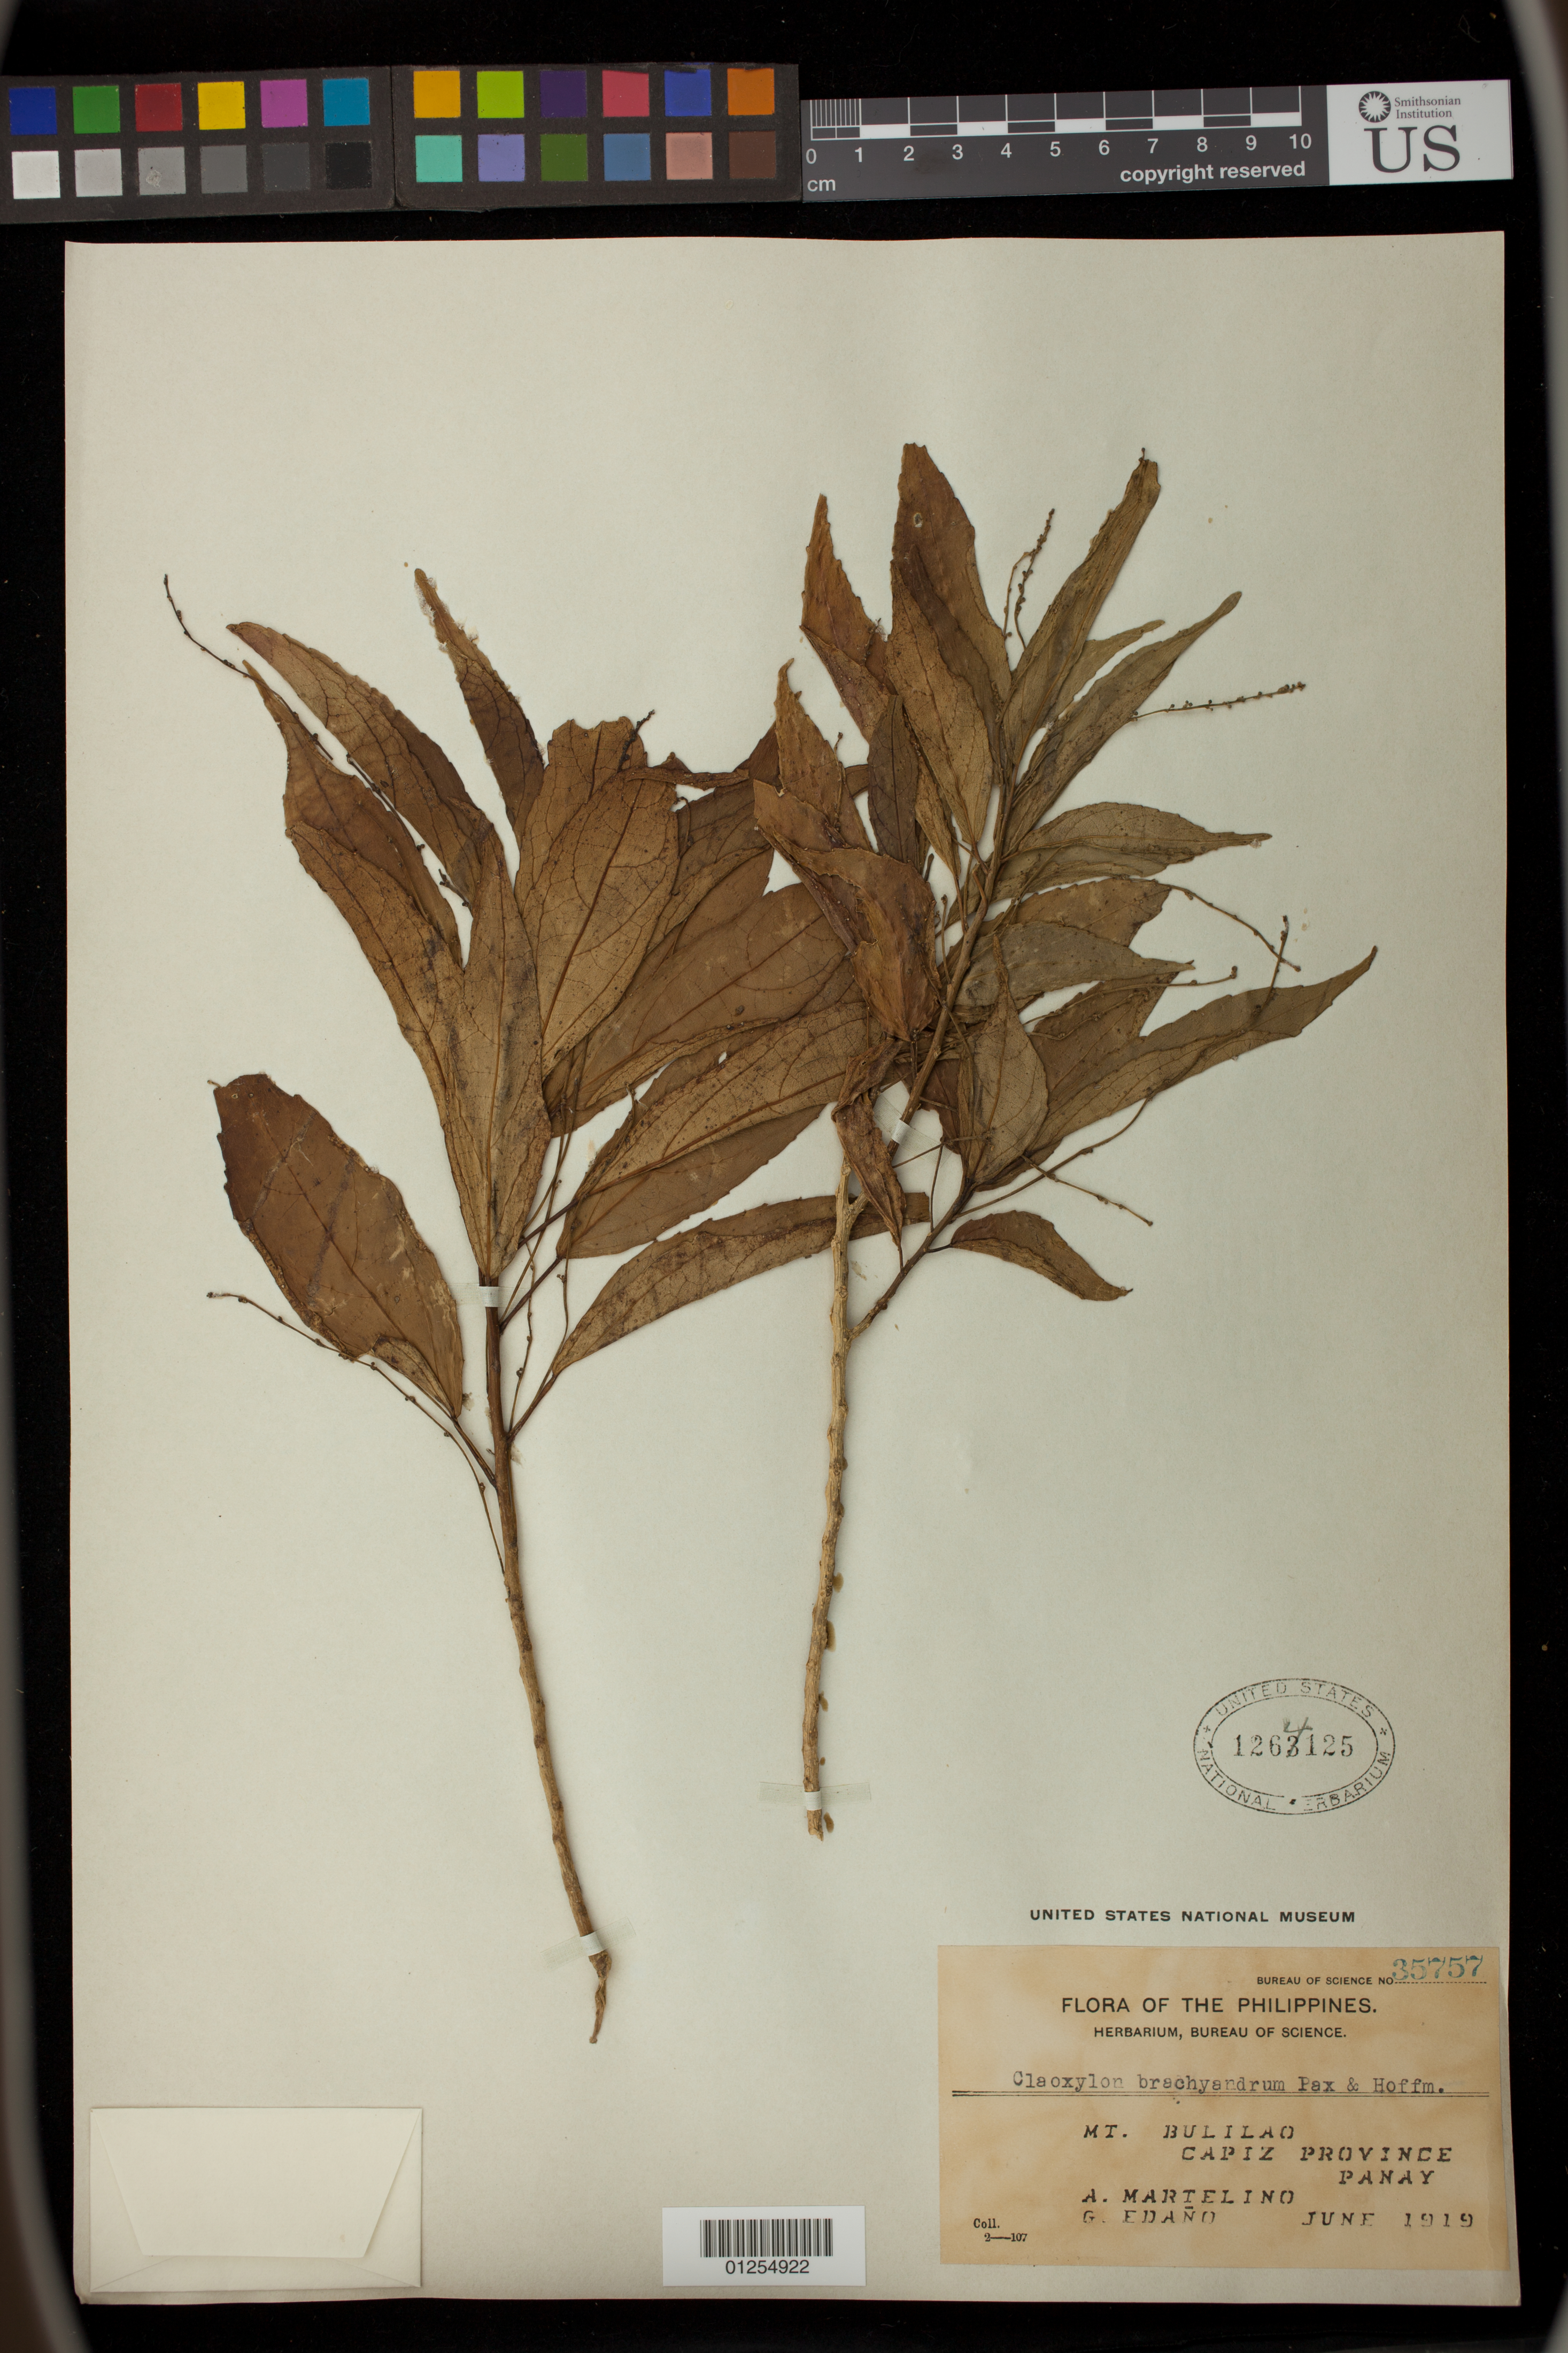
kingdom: Plantae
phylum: Tracheophyta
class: Magnoliopsida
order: Malpighiales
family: Euphorbiaceae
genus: Claoxylon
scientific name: Claoxylon brachyandrum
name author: Pax & K. Hoffm.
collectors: A. Martelino & G. Edaño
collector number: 35757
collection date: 1919-06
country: Philippines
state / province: Western Visayas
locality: Mt. Bulilao,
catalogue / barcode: US 1264125